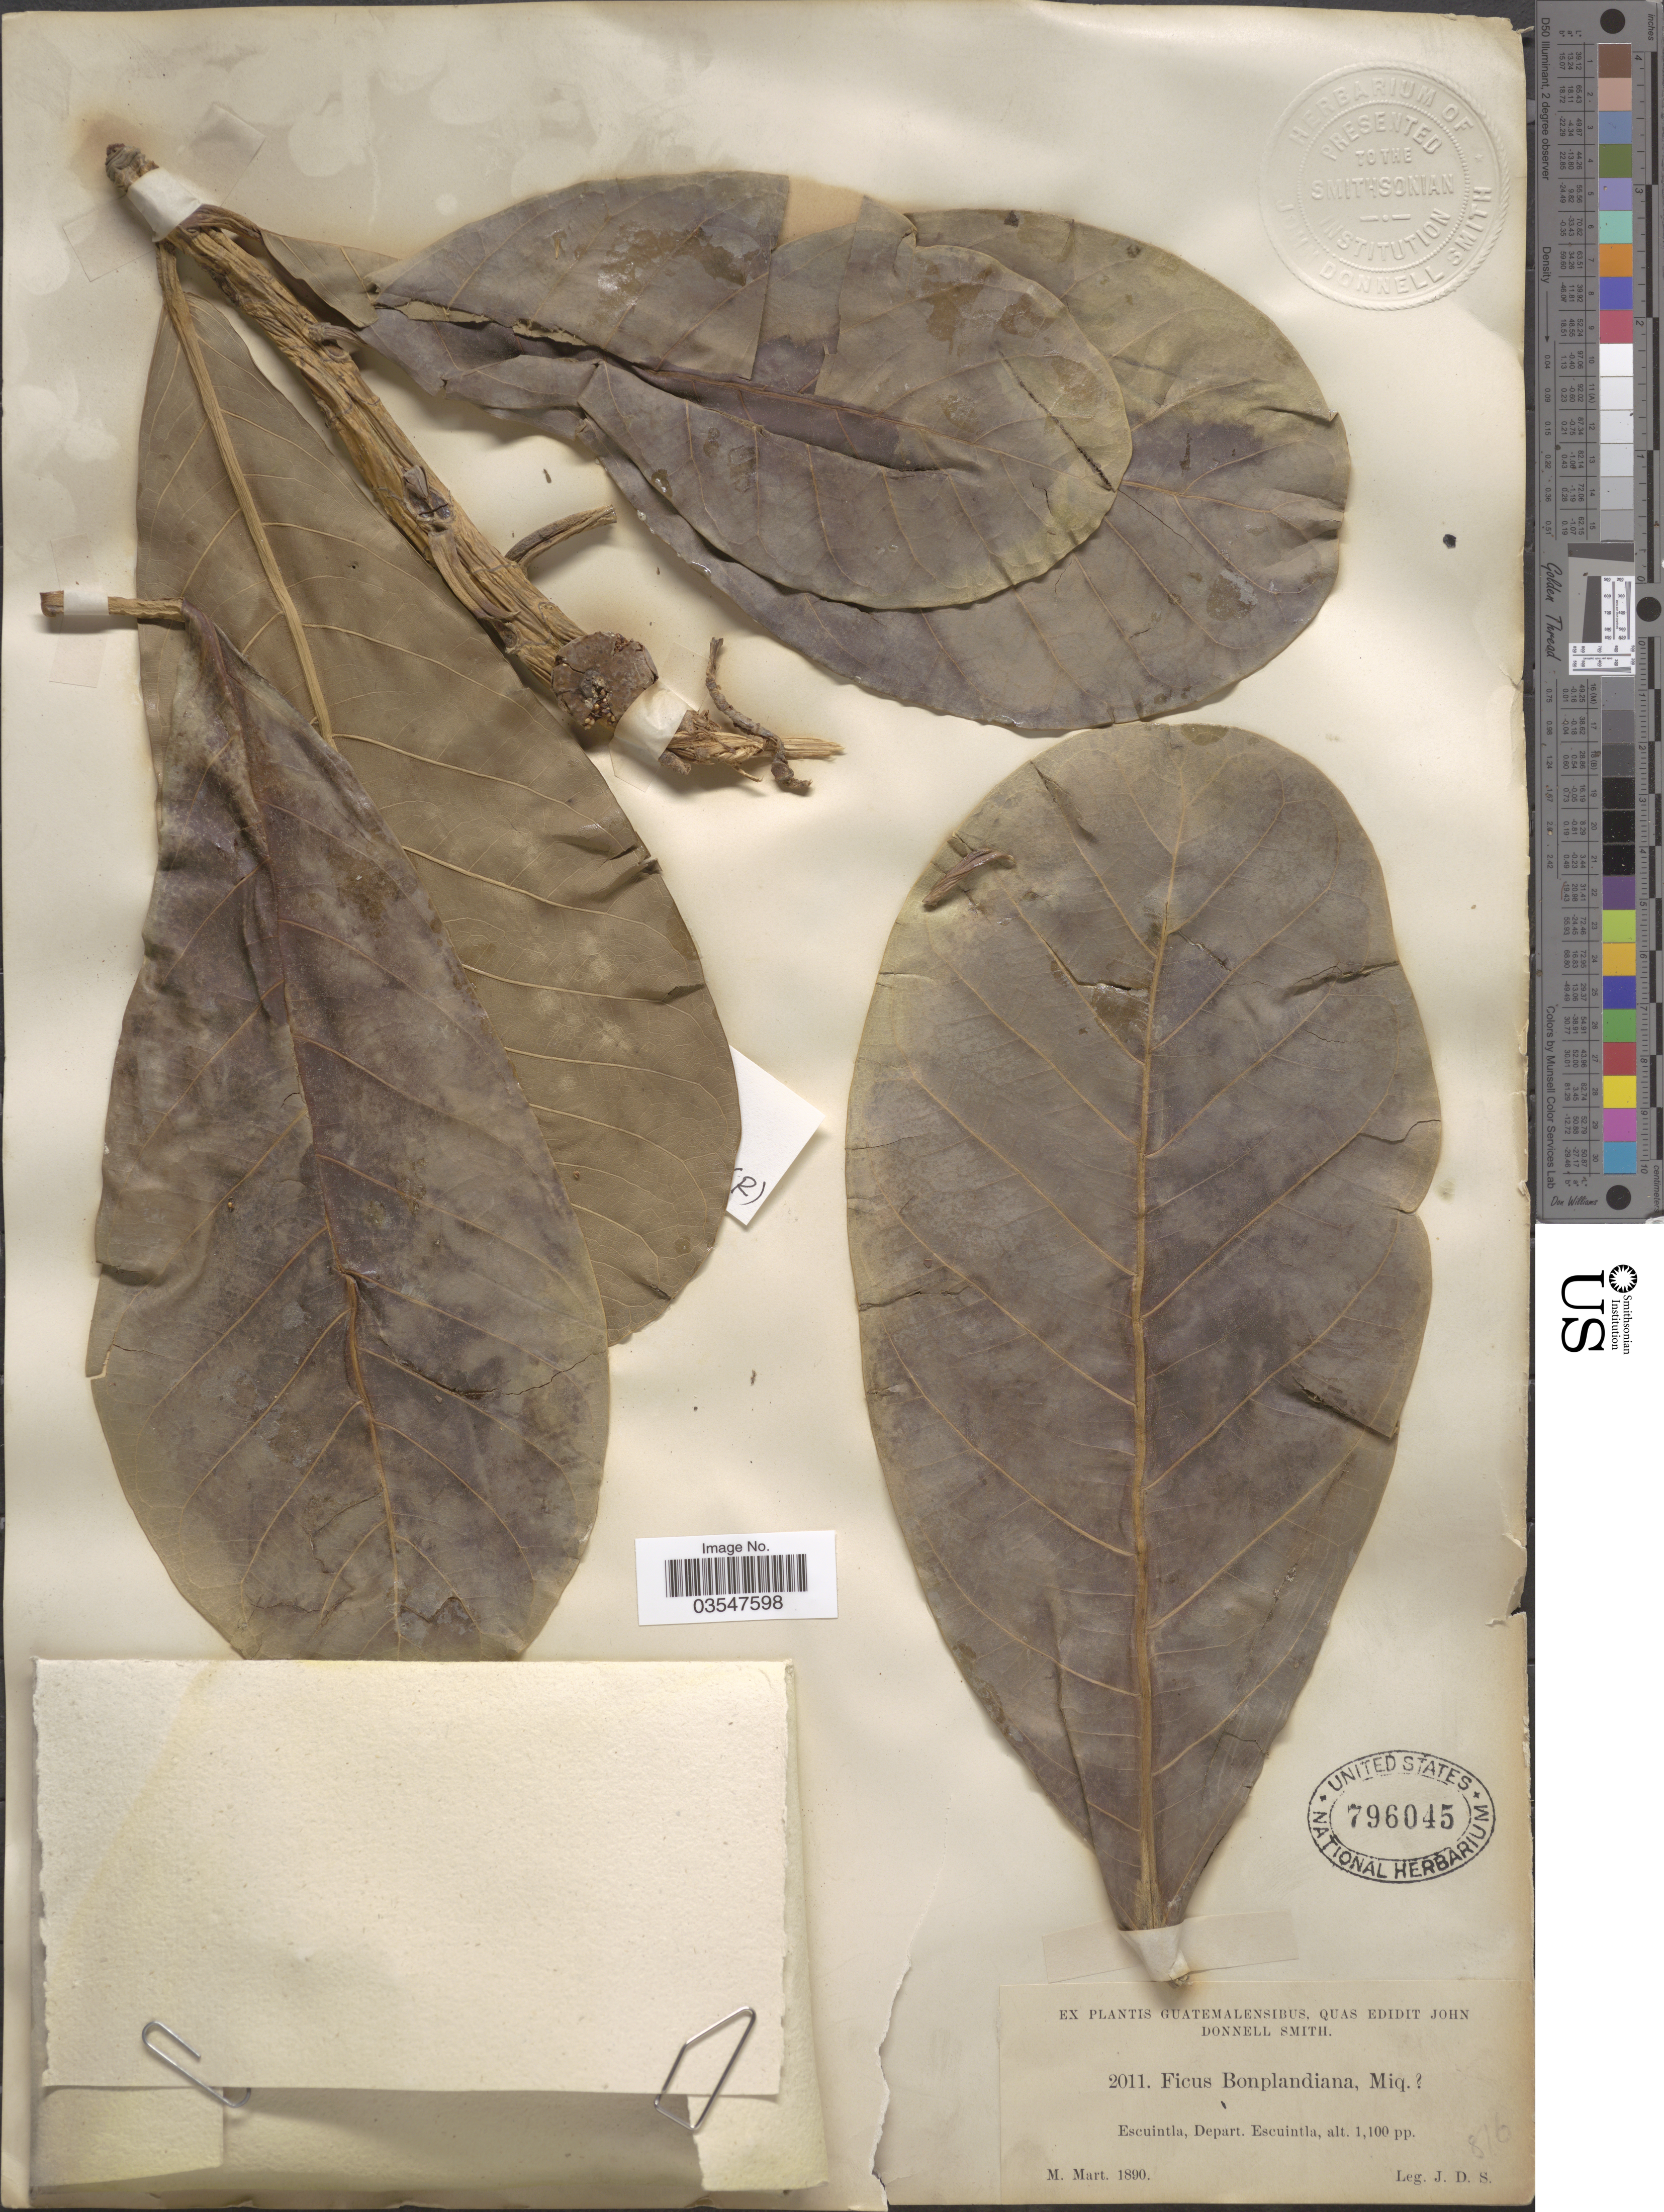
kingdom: Plantae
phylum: Tracheophyta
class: Magnoliopsida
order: Rosales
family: Moraceae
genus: Ficus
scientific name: Ficus obtusifolia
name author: Kunth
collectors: J. Donnell Smith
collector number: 2011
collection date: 1890-03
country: Guatemala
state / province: Escuintla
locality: Escuintla, Depart. Escuintla.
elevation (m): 335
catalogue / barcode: US 796045